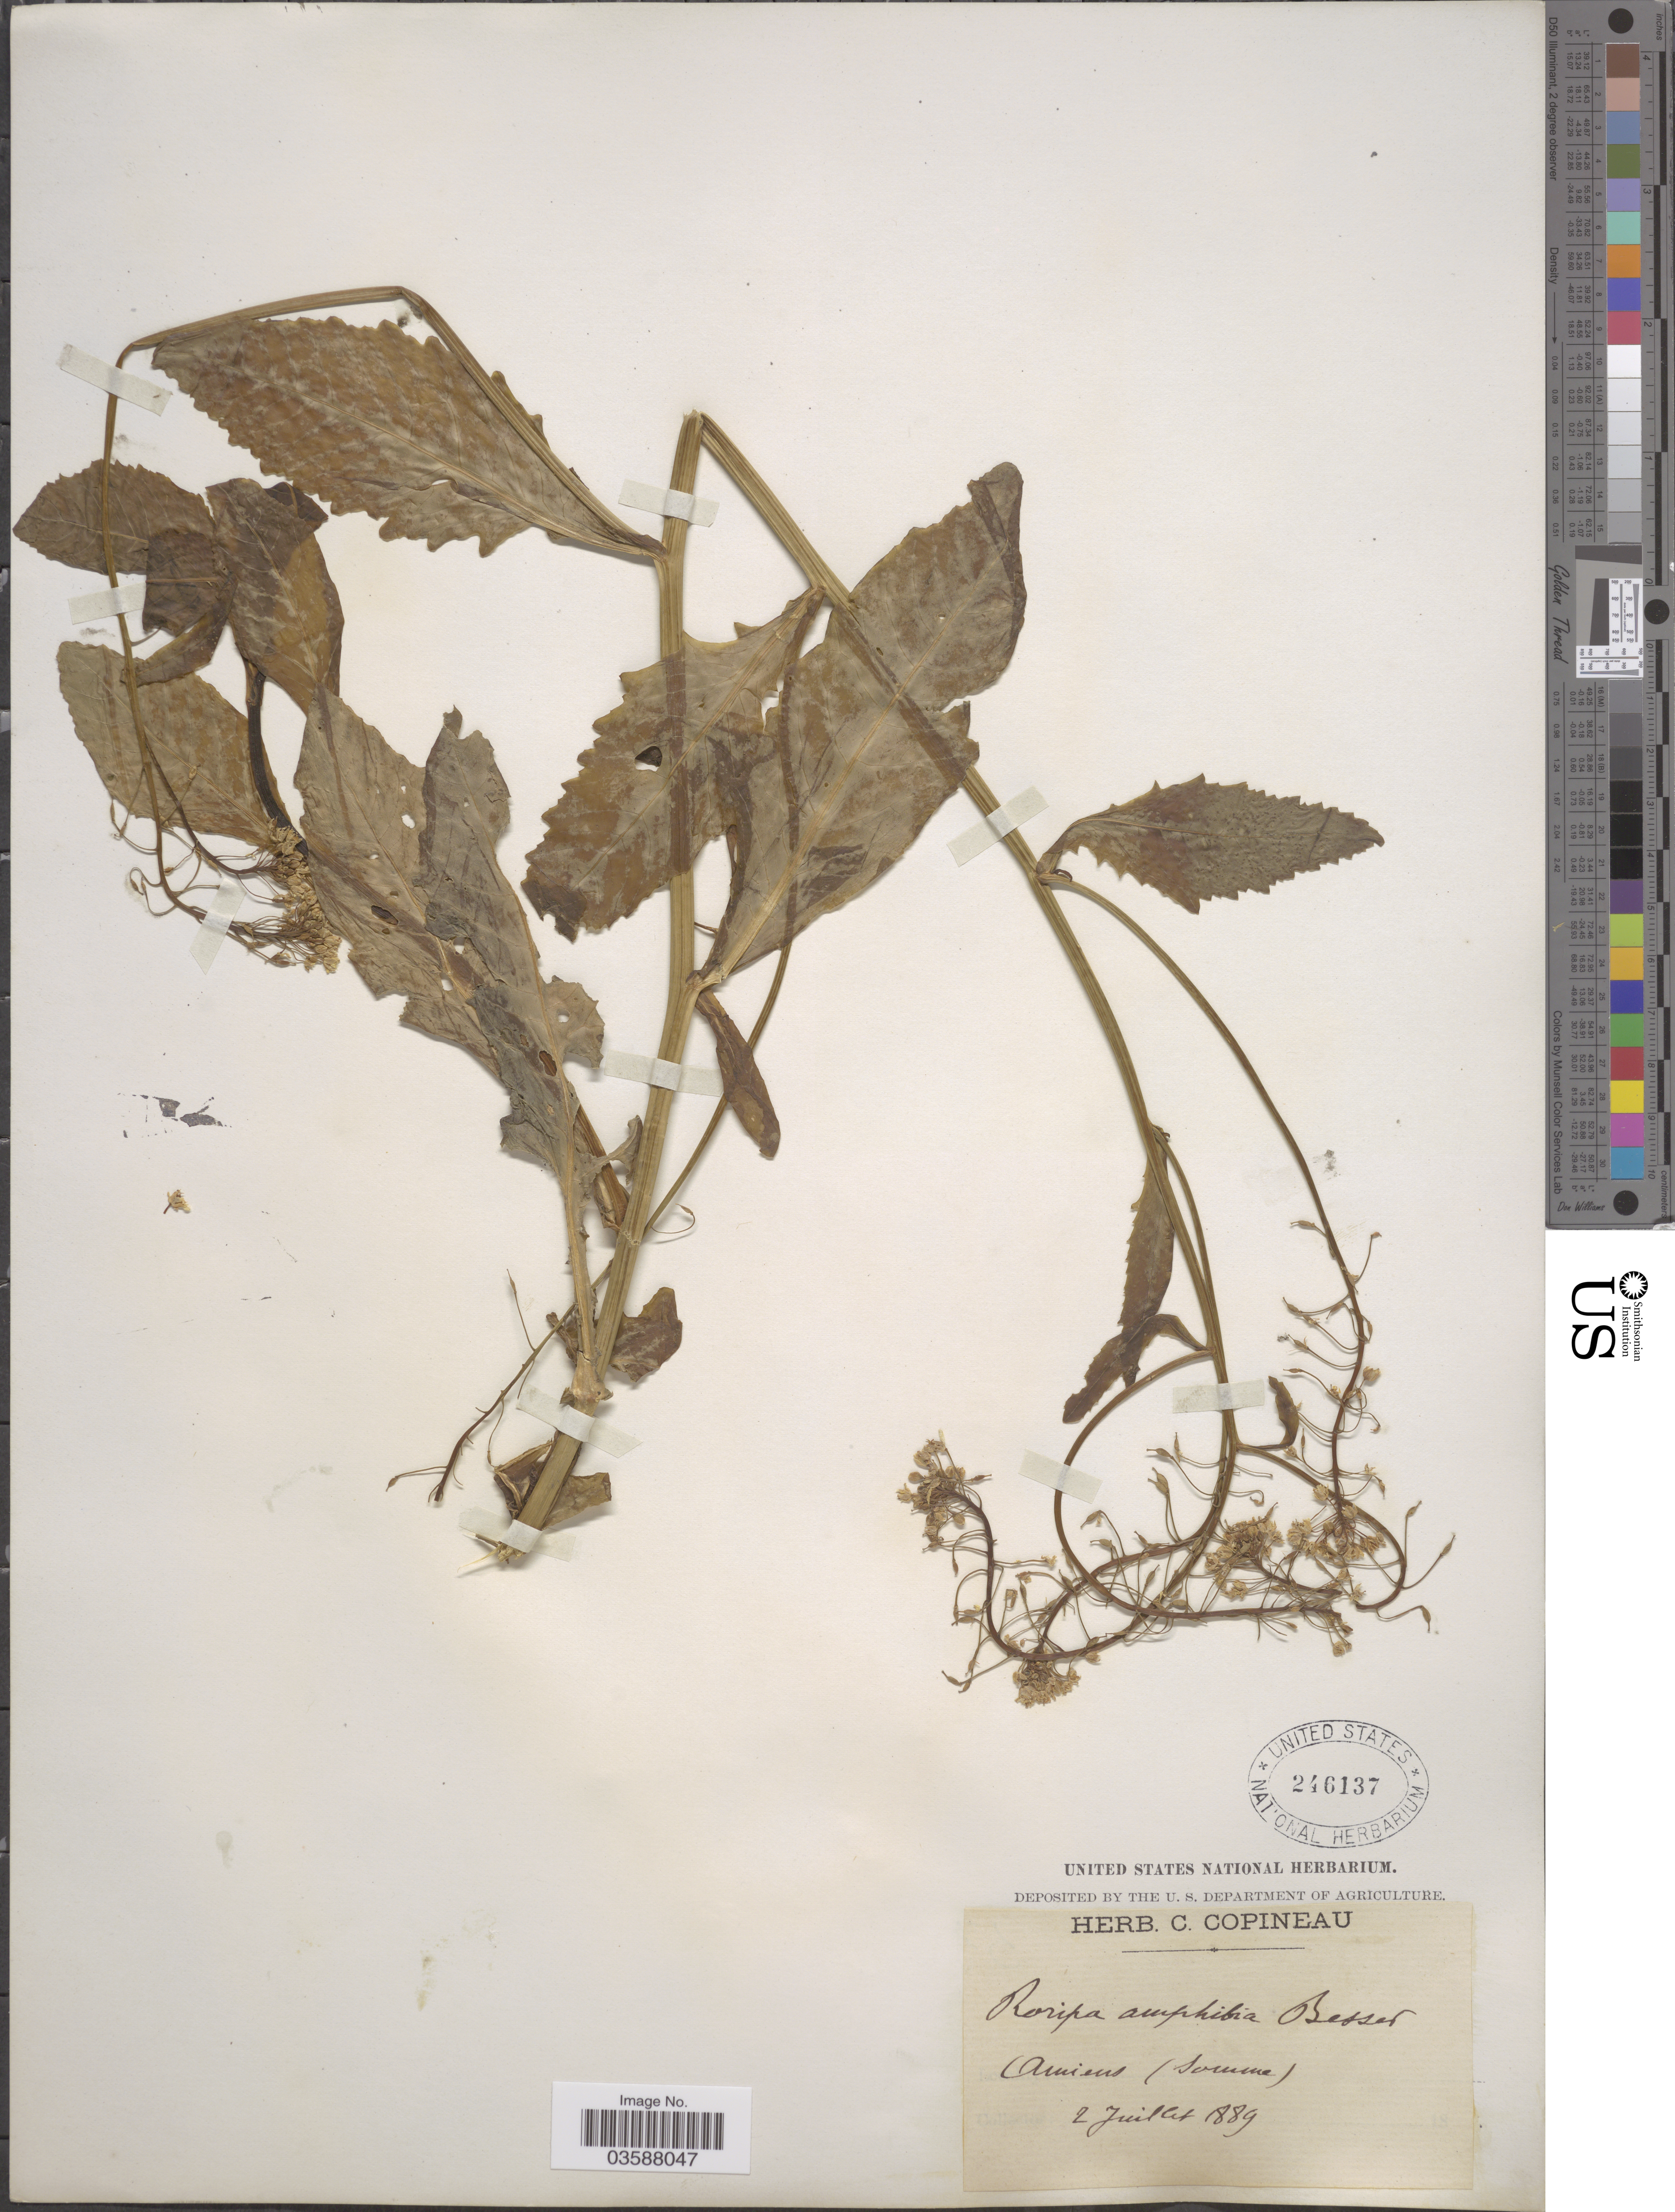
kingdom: Plantae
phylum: Tracheophyta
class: Magnoliopsida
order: Brassicales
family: Brassicaceae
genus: Rorippa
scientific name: Rorippa amphibia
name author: (L.) Besser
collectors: ex herb. C. Copineau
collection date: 1889-07-02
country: France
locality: Amiens (Somme).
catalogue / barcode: US 246137